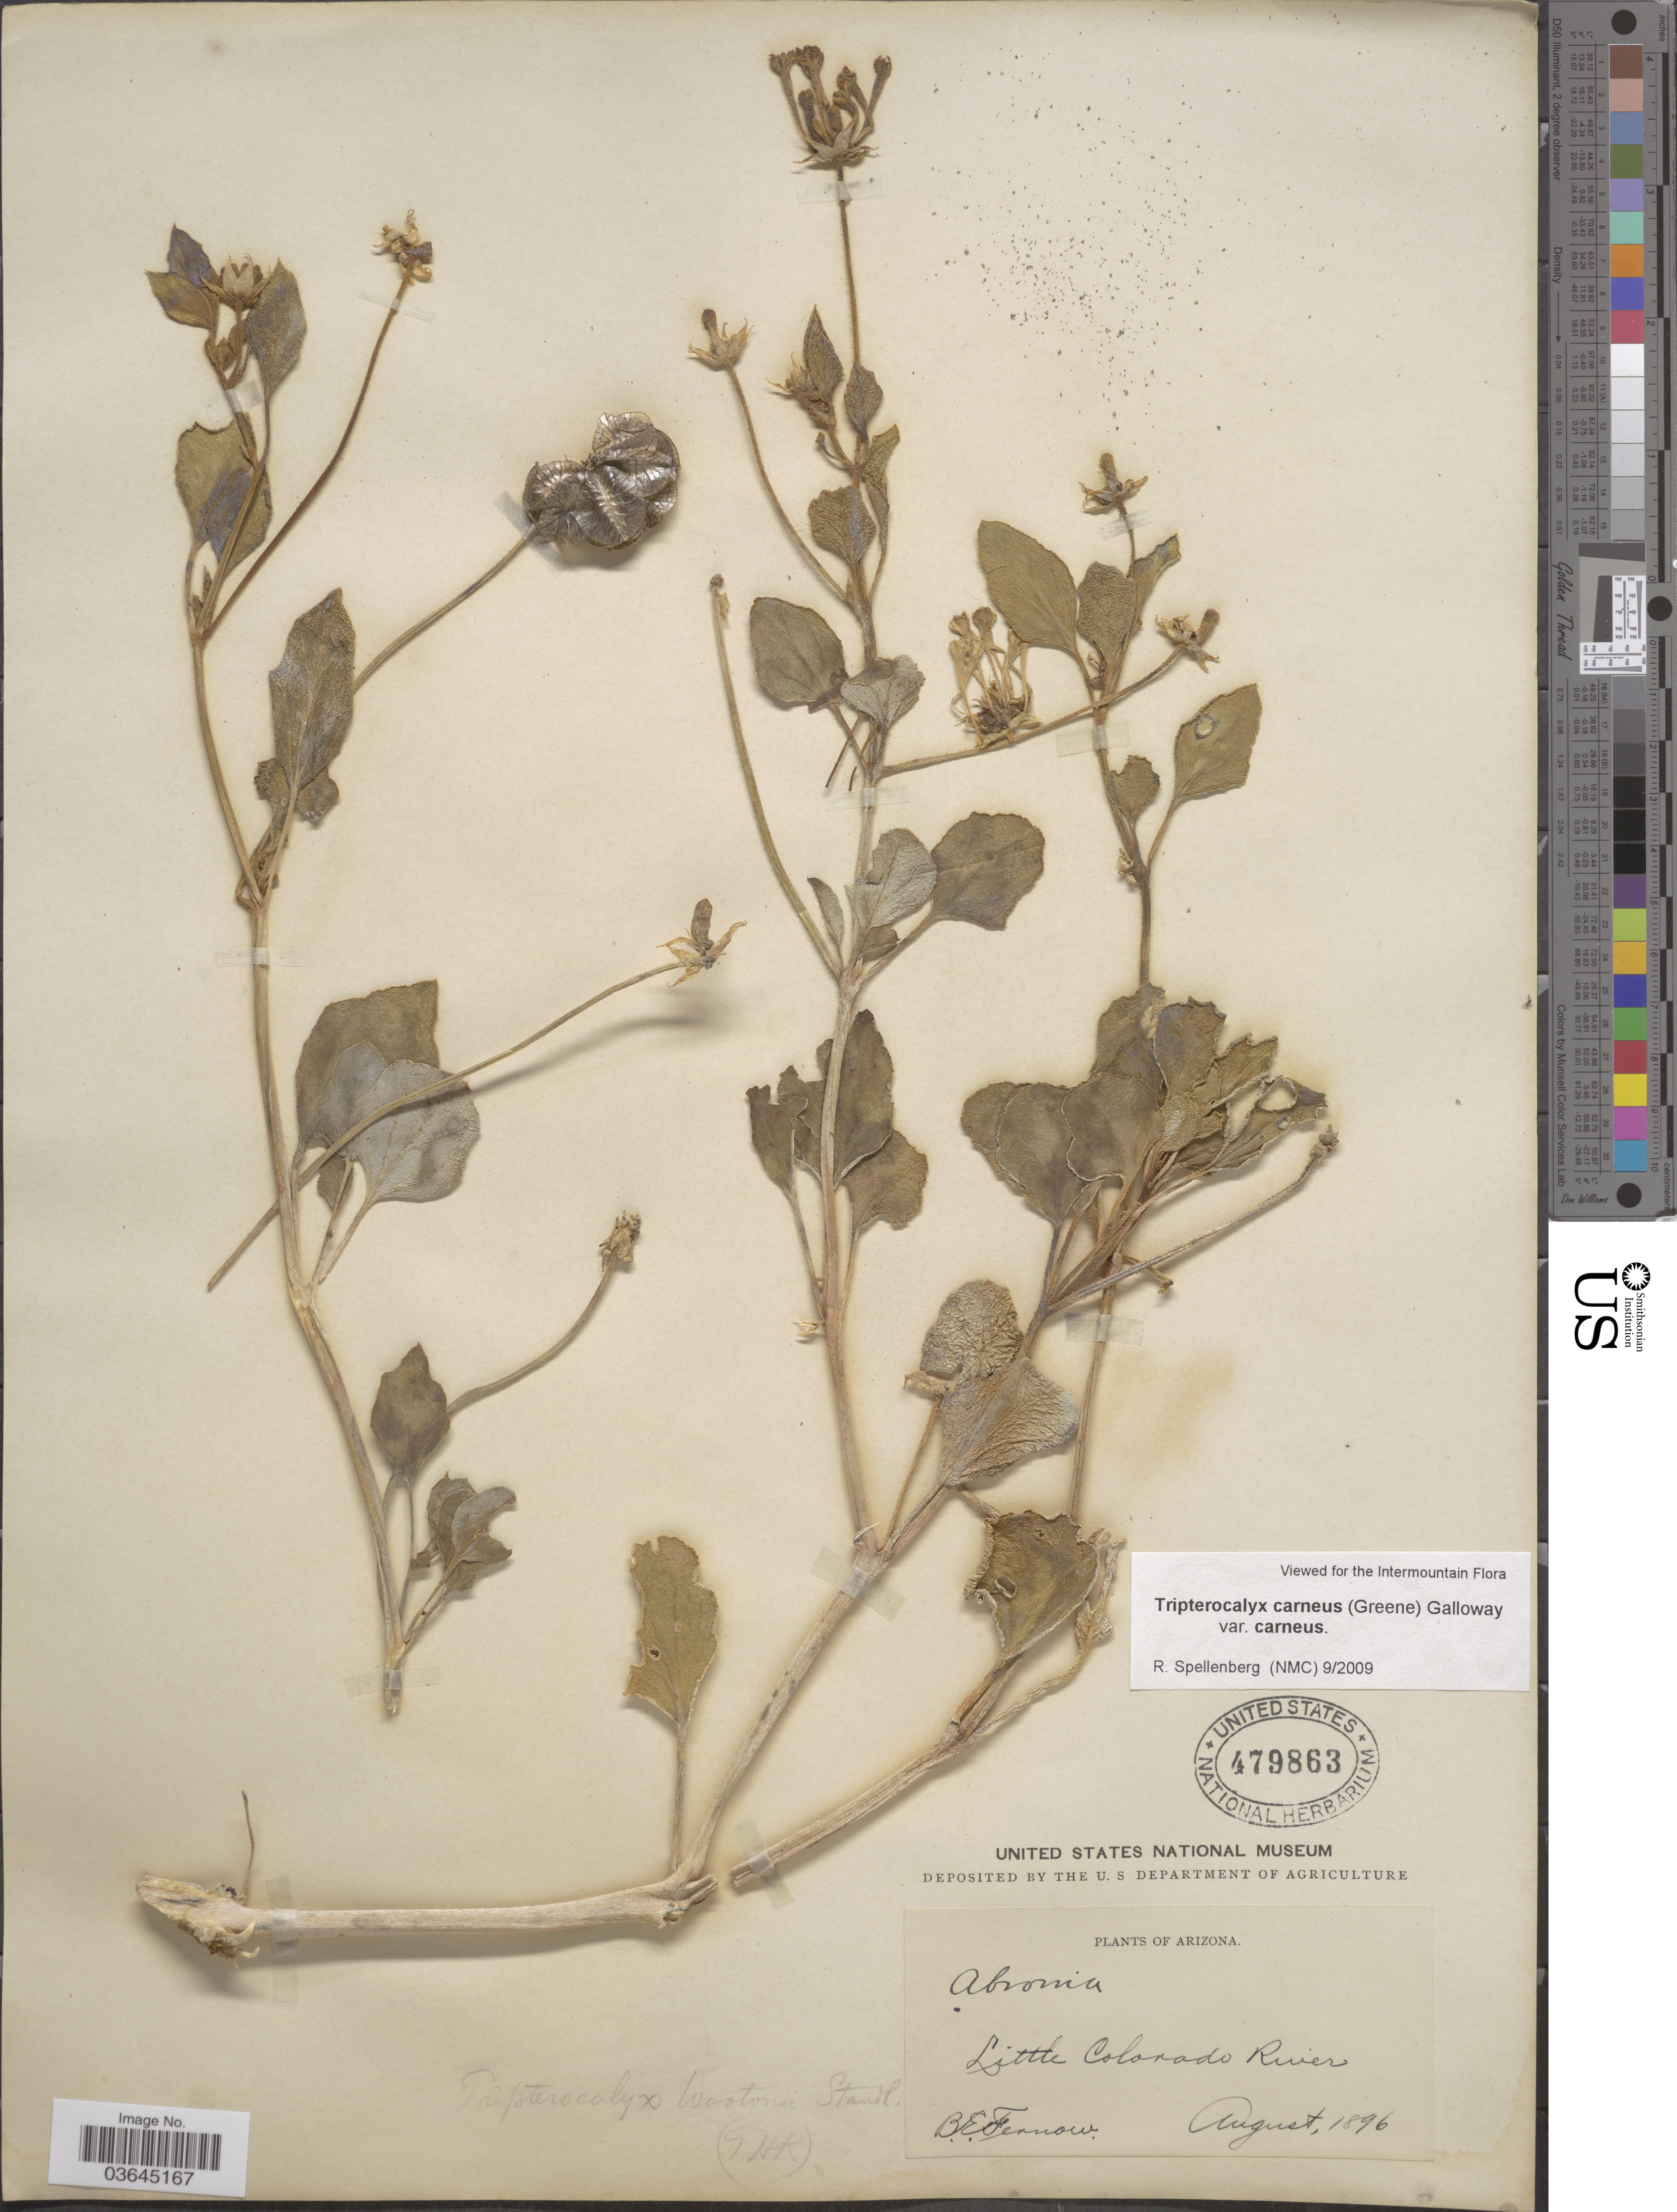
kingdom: Plantae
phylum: Tracheophyta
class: Magnoliopsida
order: Caryophyllales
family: Nyctaginaceae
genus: Tripterocalyx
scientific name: Tripterocalyx carneus var. carneus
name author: (Greene) L.A. Galloway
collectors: B. Fernow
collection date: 1896-08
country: United States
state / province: Arizona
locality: Little Colorado River.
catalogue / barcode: US 479863